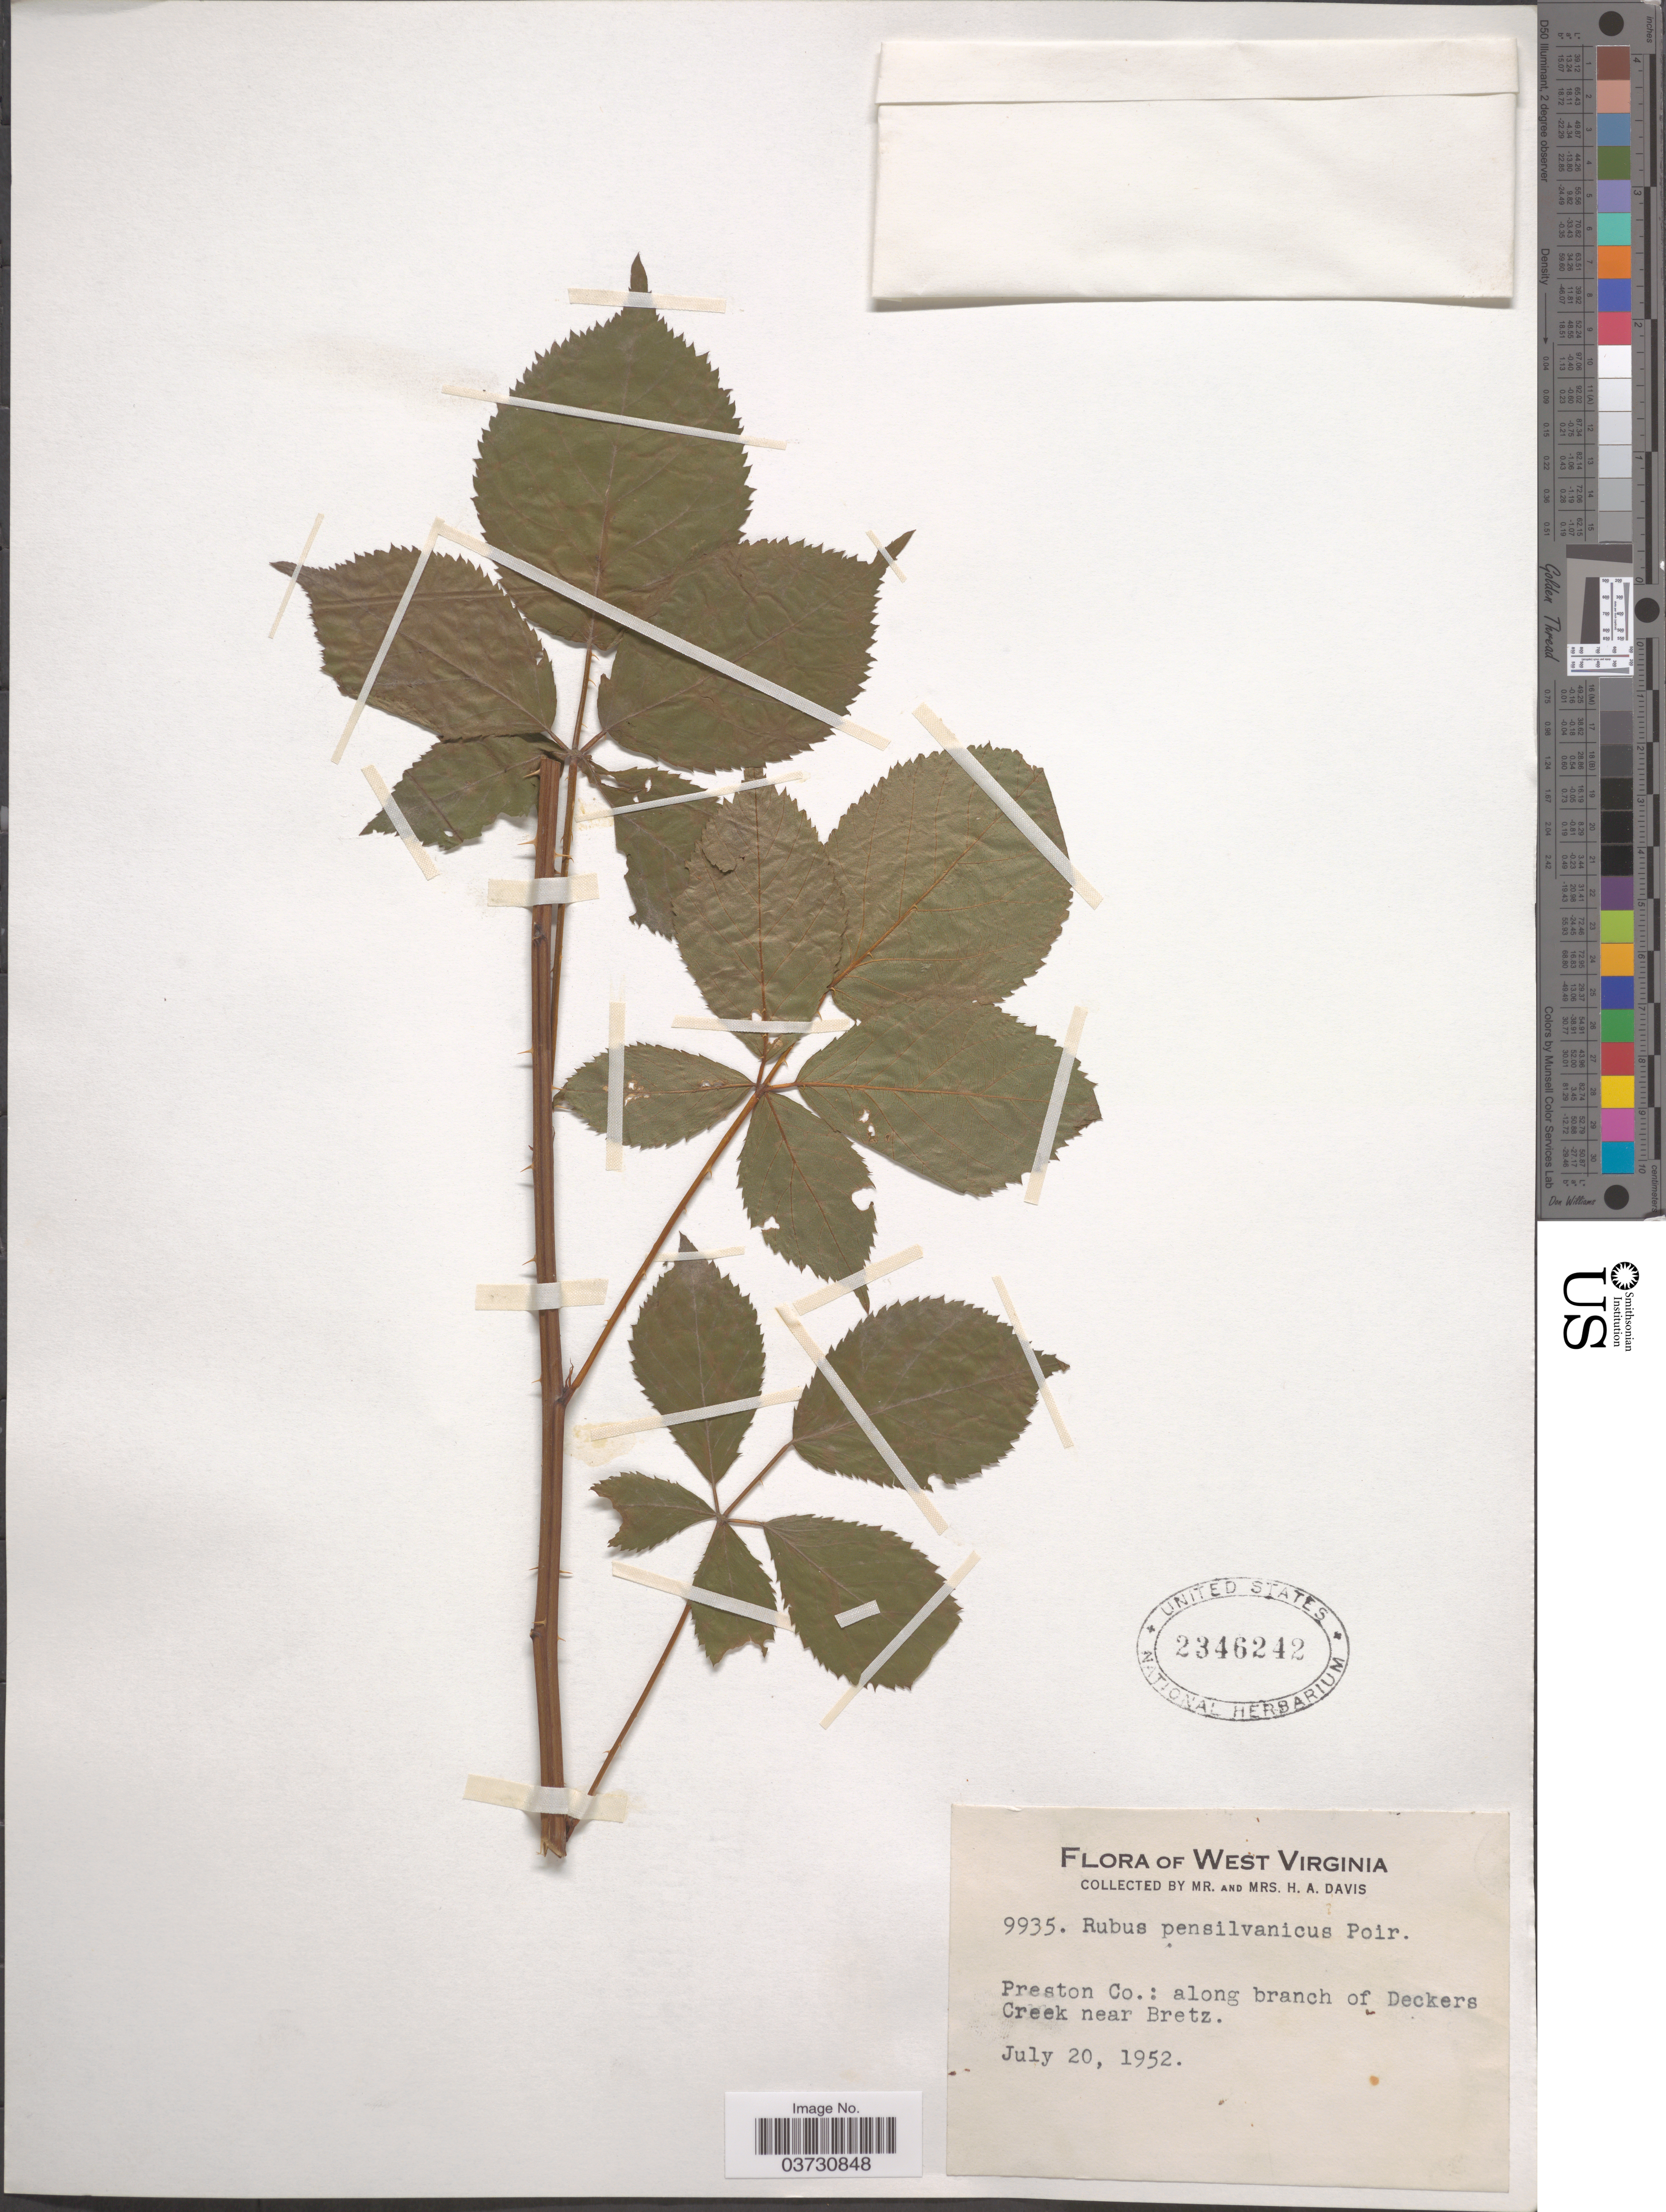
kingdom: Plantae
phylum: Tracheophyta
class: Magnoliopsida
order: Rosales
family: Rosaceae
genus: Rubus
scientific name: Rubus pensilvanicus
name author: Poir.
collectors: H. Davis & H. Davis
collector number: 9935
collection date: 1952-07-20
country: United States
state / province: West Virginia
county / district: Preston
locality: Preston Co.: along branch of Deckers Creek near Bretz.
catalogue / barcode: US 2346242